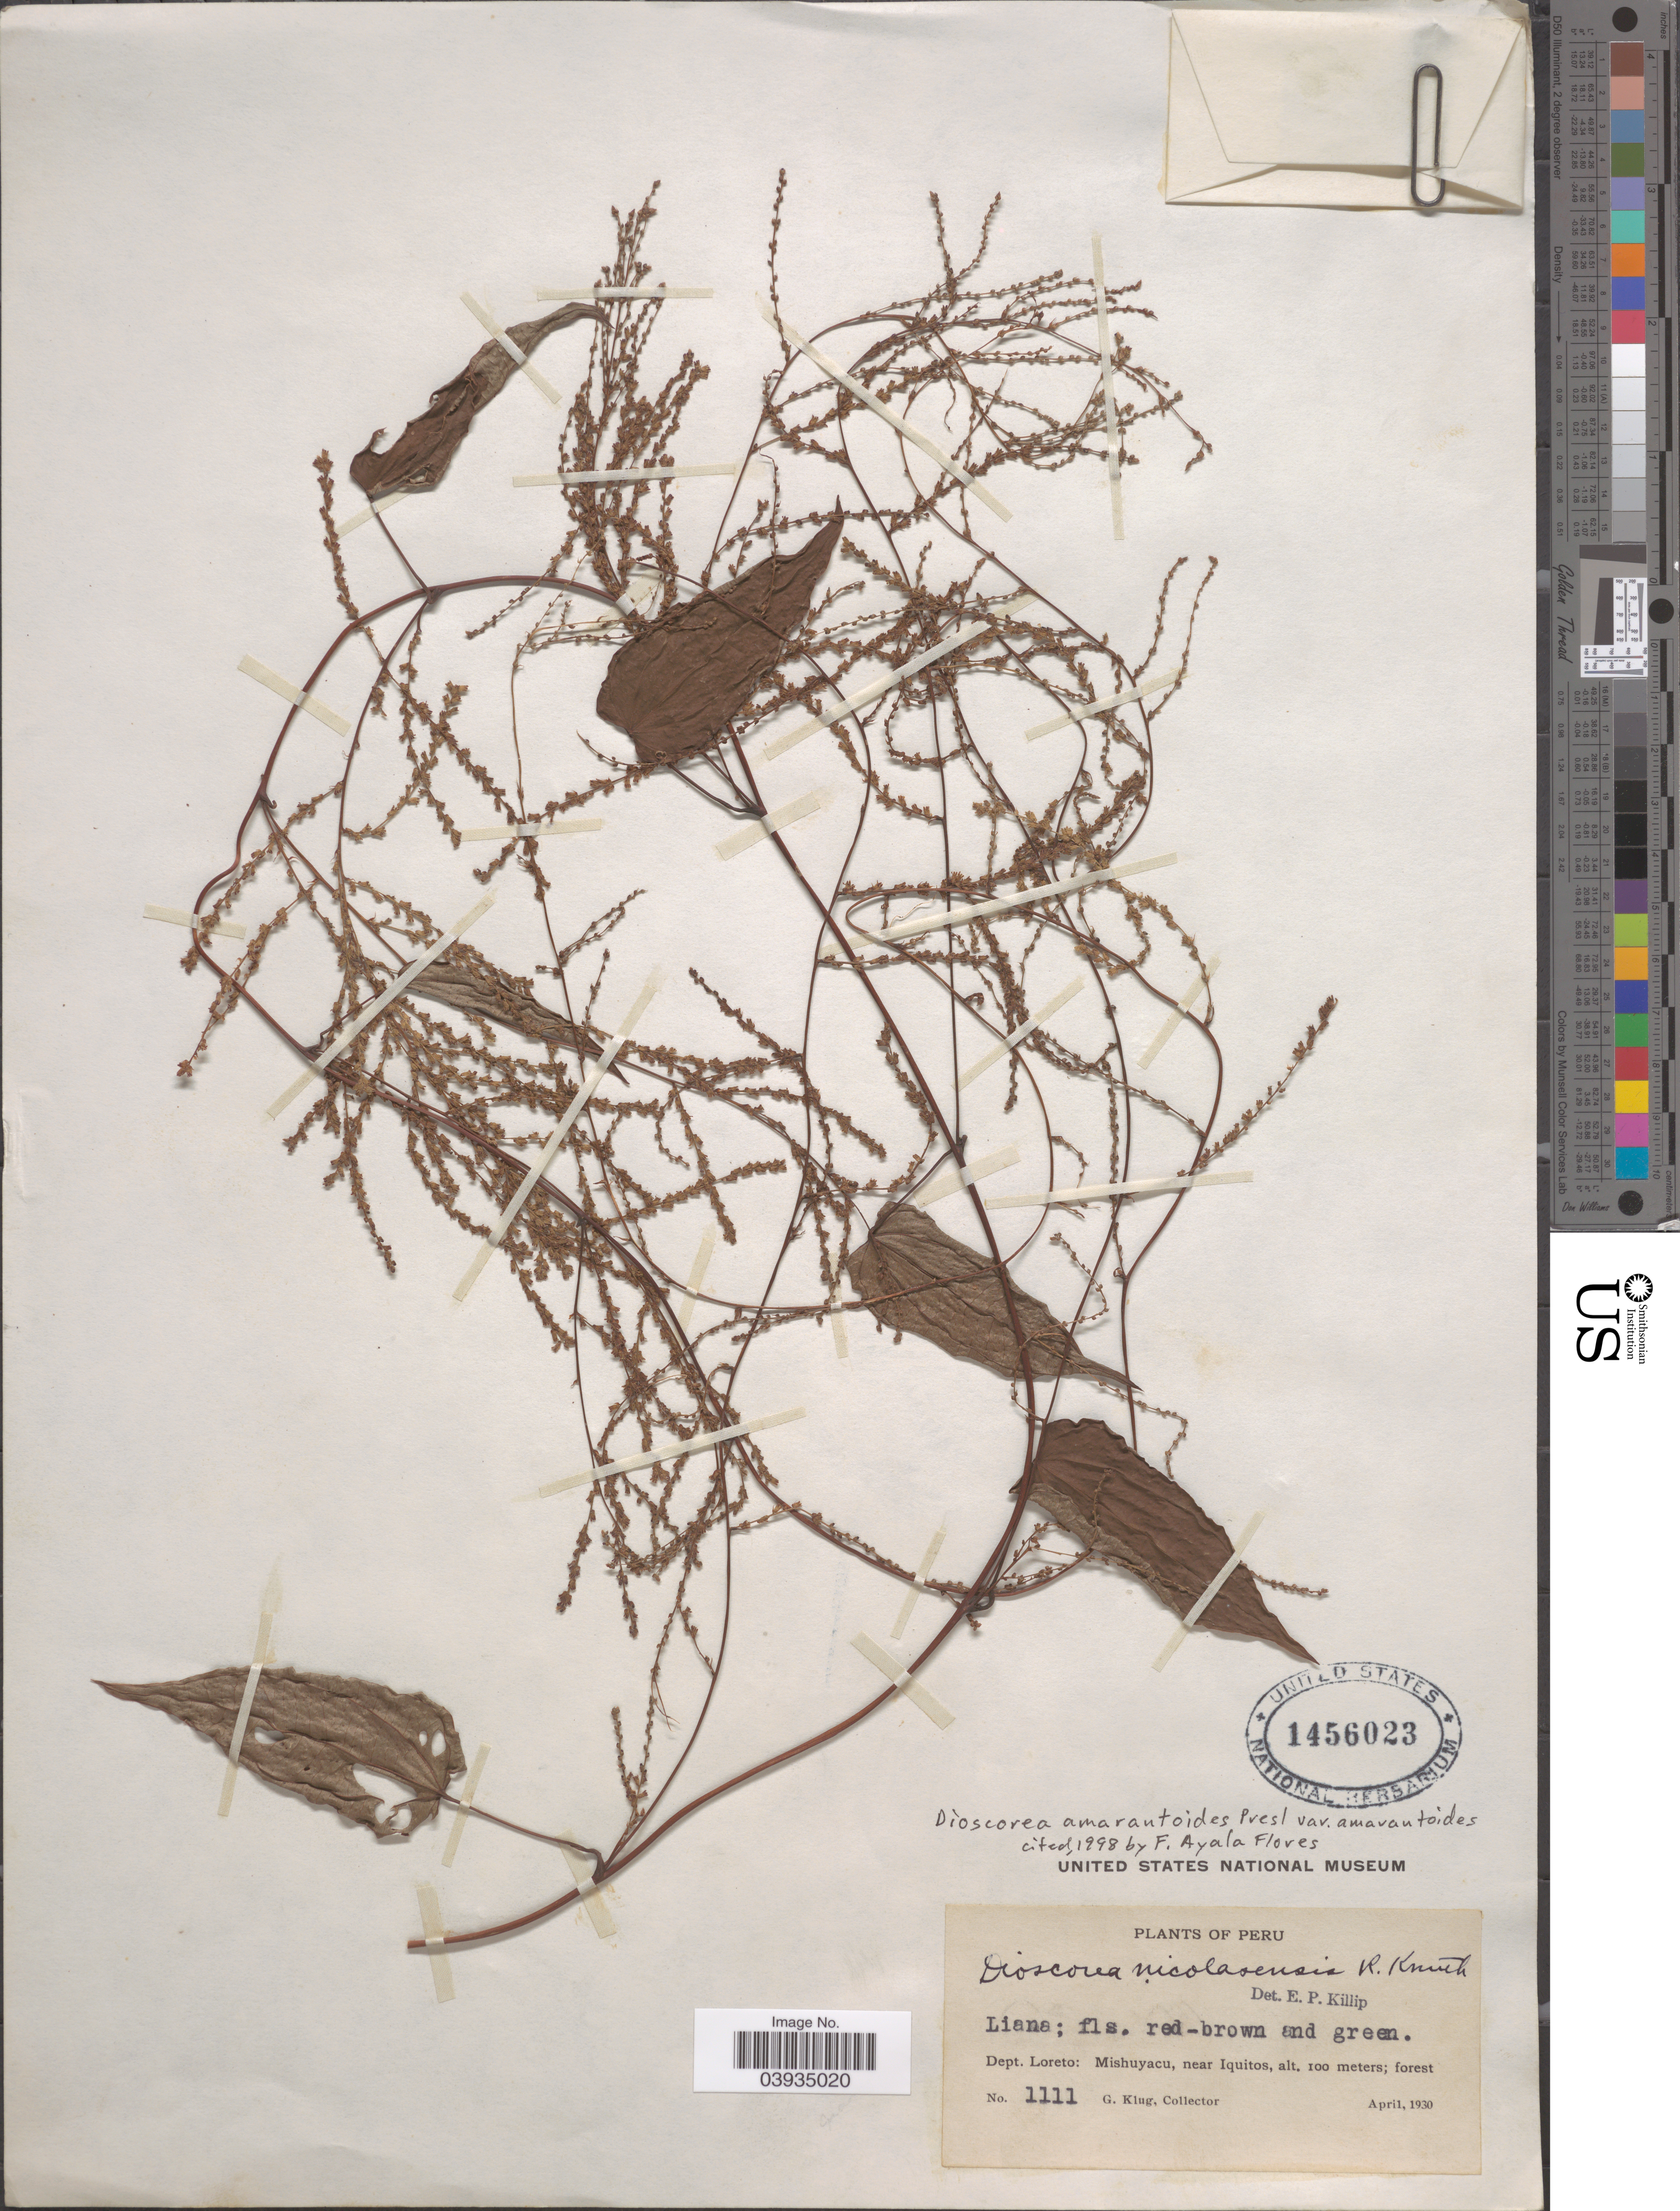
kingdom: Plantae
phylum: Tracheophyta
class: Liliopsida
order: Dioscoreales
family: Dioscoreaceae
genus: Dioscorea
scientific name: Dioscorea amaranthoides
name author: C. Presl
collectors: G. Klug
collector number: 1111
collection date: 1930-04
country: Peru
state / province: Loreto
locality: Dept. Loreto: Mishuyacu, near Iquitos.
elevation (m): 100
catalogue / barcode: US 1456023